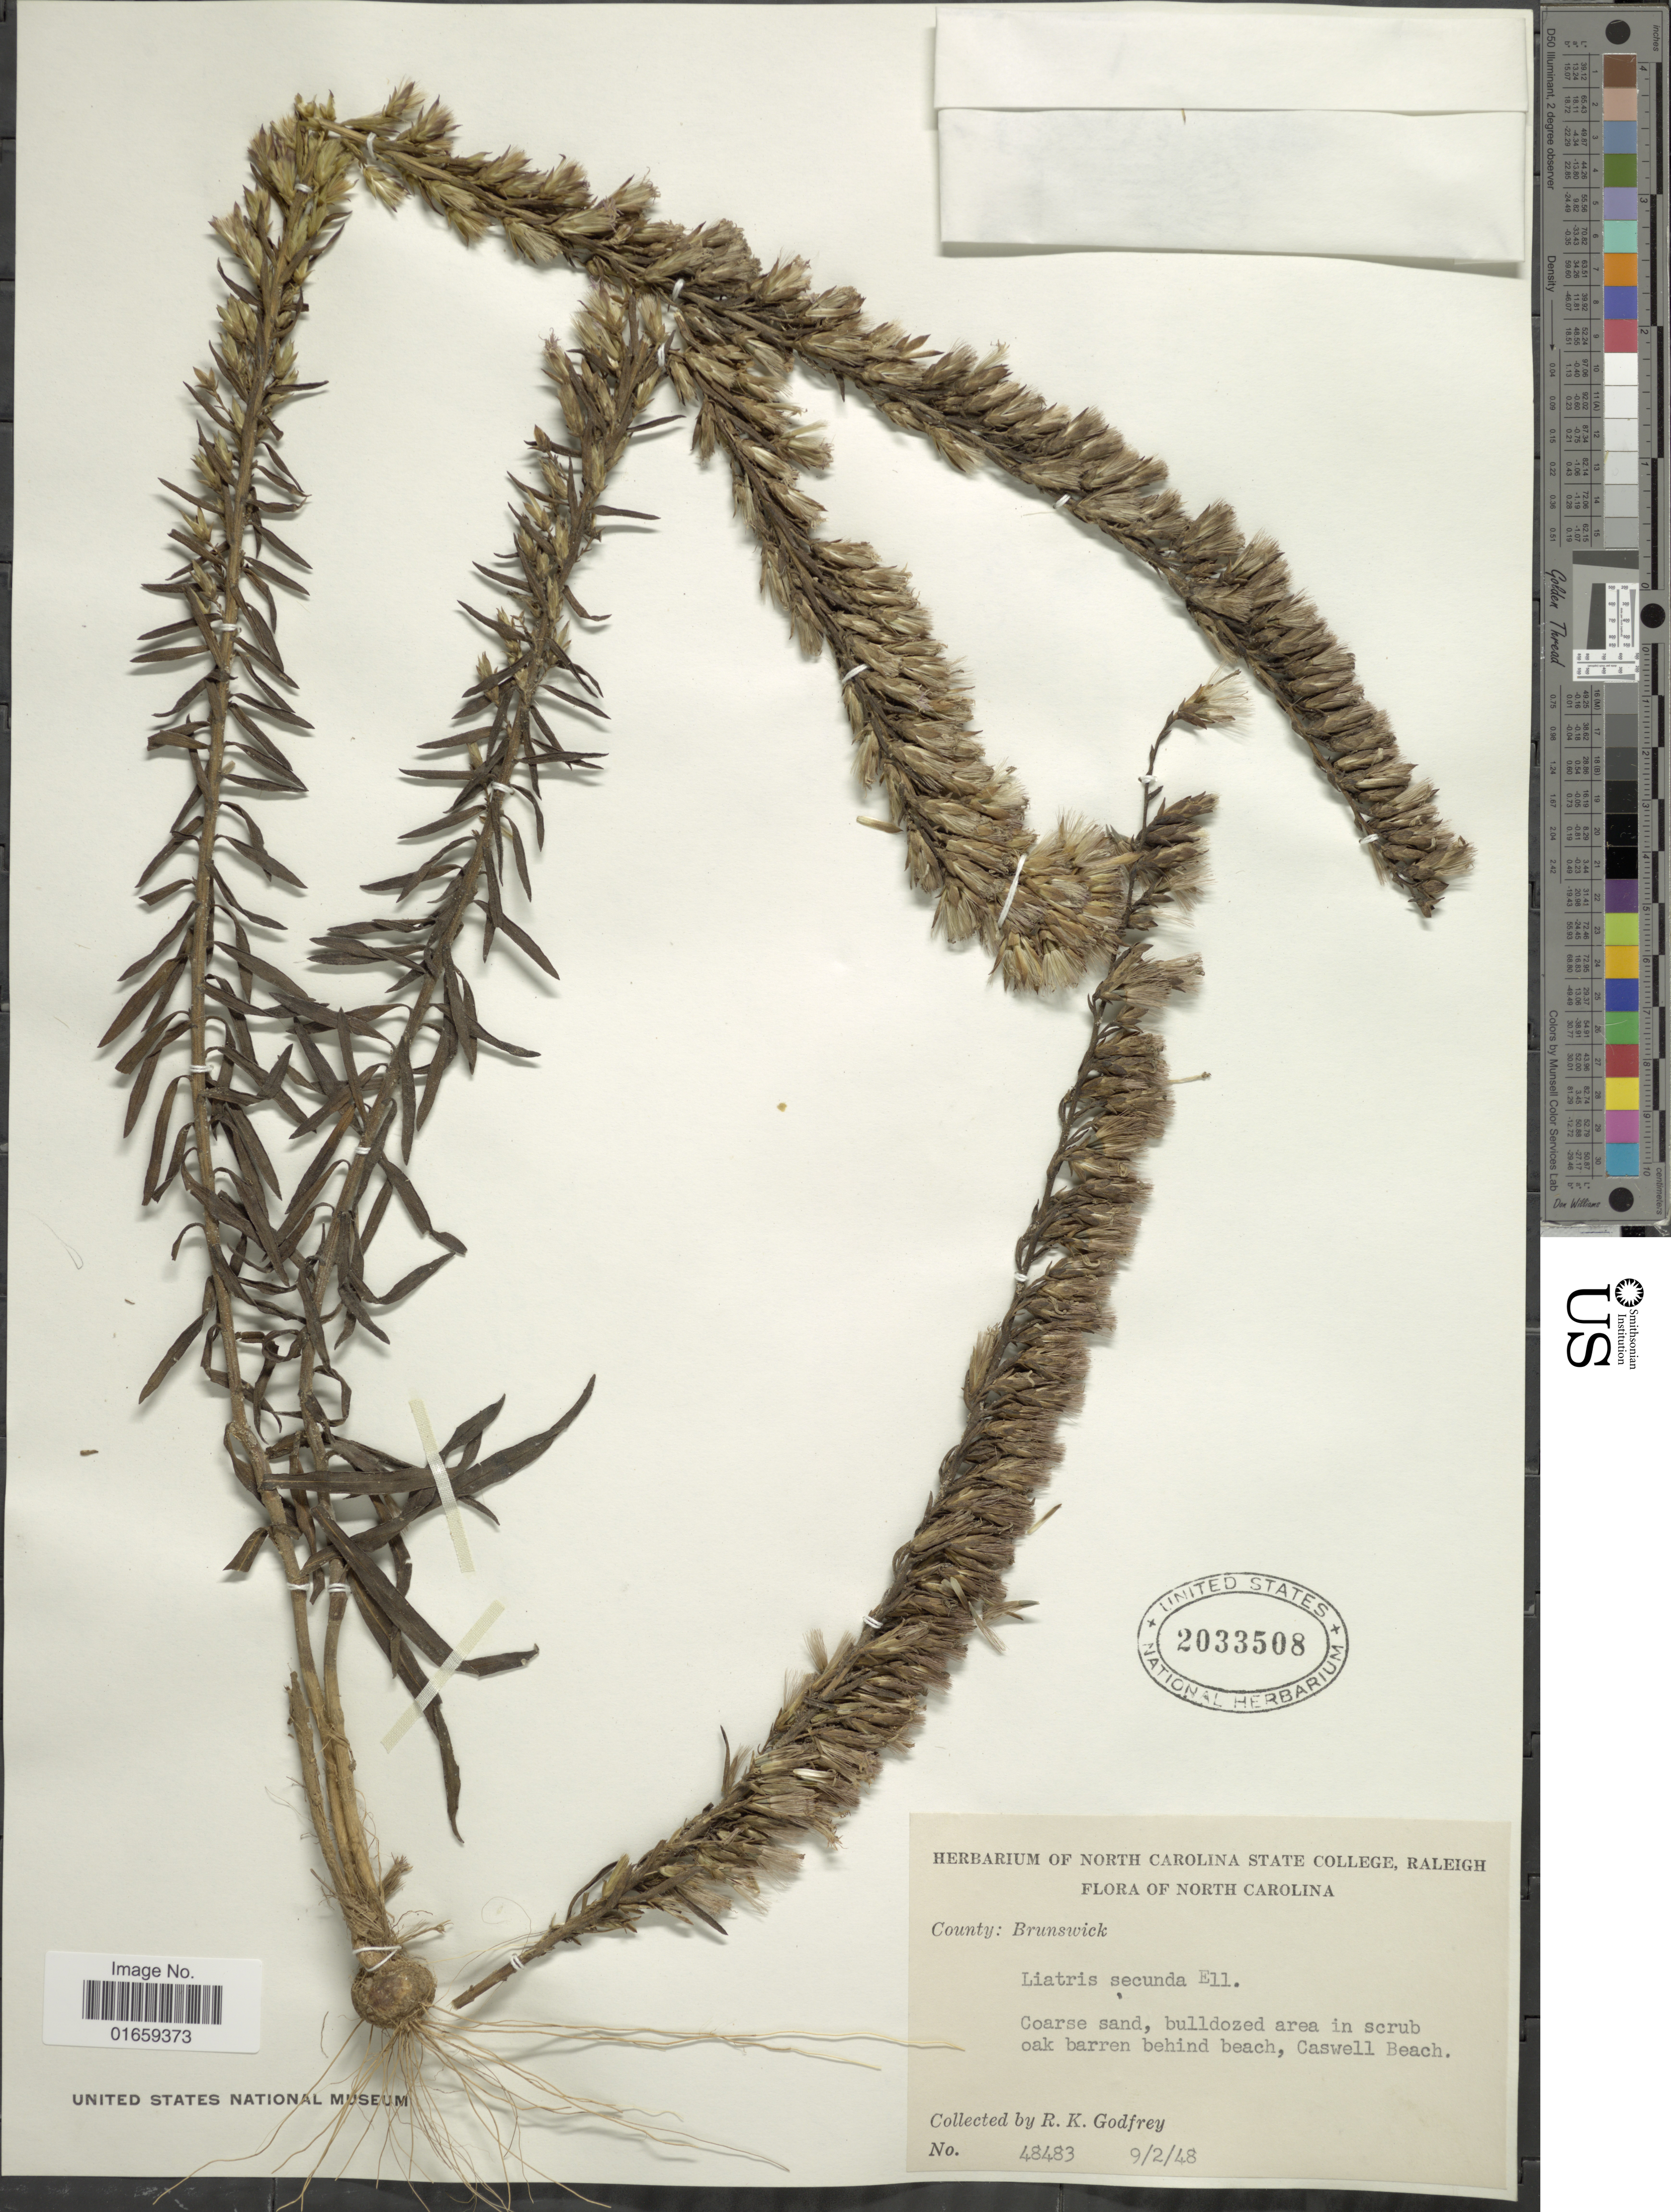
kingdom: Plantae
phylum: Tracheophyta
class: Magnoliopsida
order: Asterales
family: Asteraceae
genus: Liatris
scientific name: Liatris secunda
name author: Elliott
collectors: R. K. Godfrey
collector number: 48483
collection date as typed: Transcribed d/m/y: 2/9/48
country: United States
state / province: North Carolina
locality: County: Brunswick, Coarse sand, Caswell beach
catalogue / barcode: US 2033508